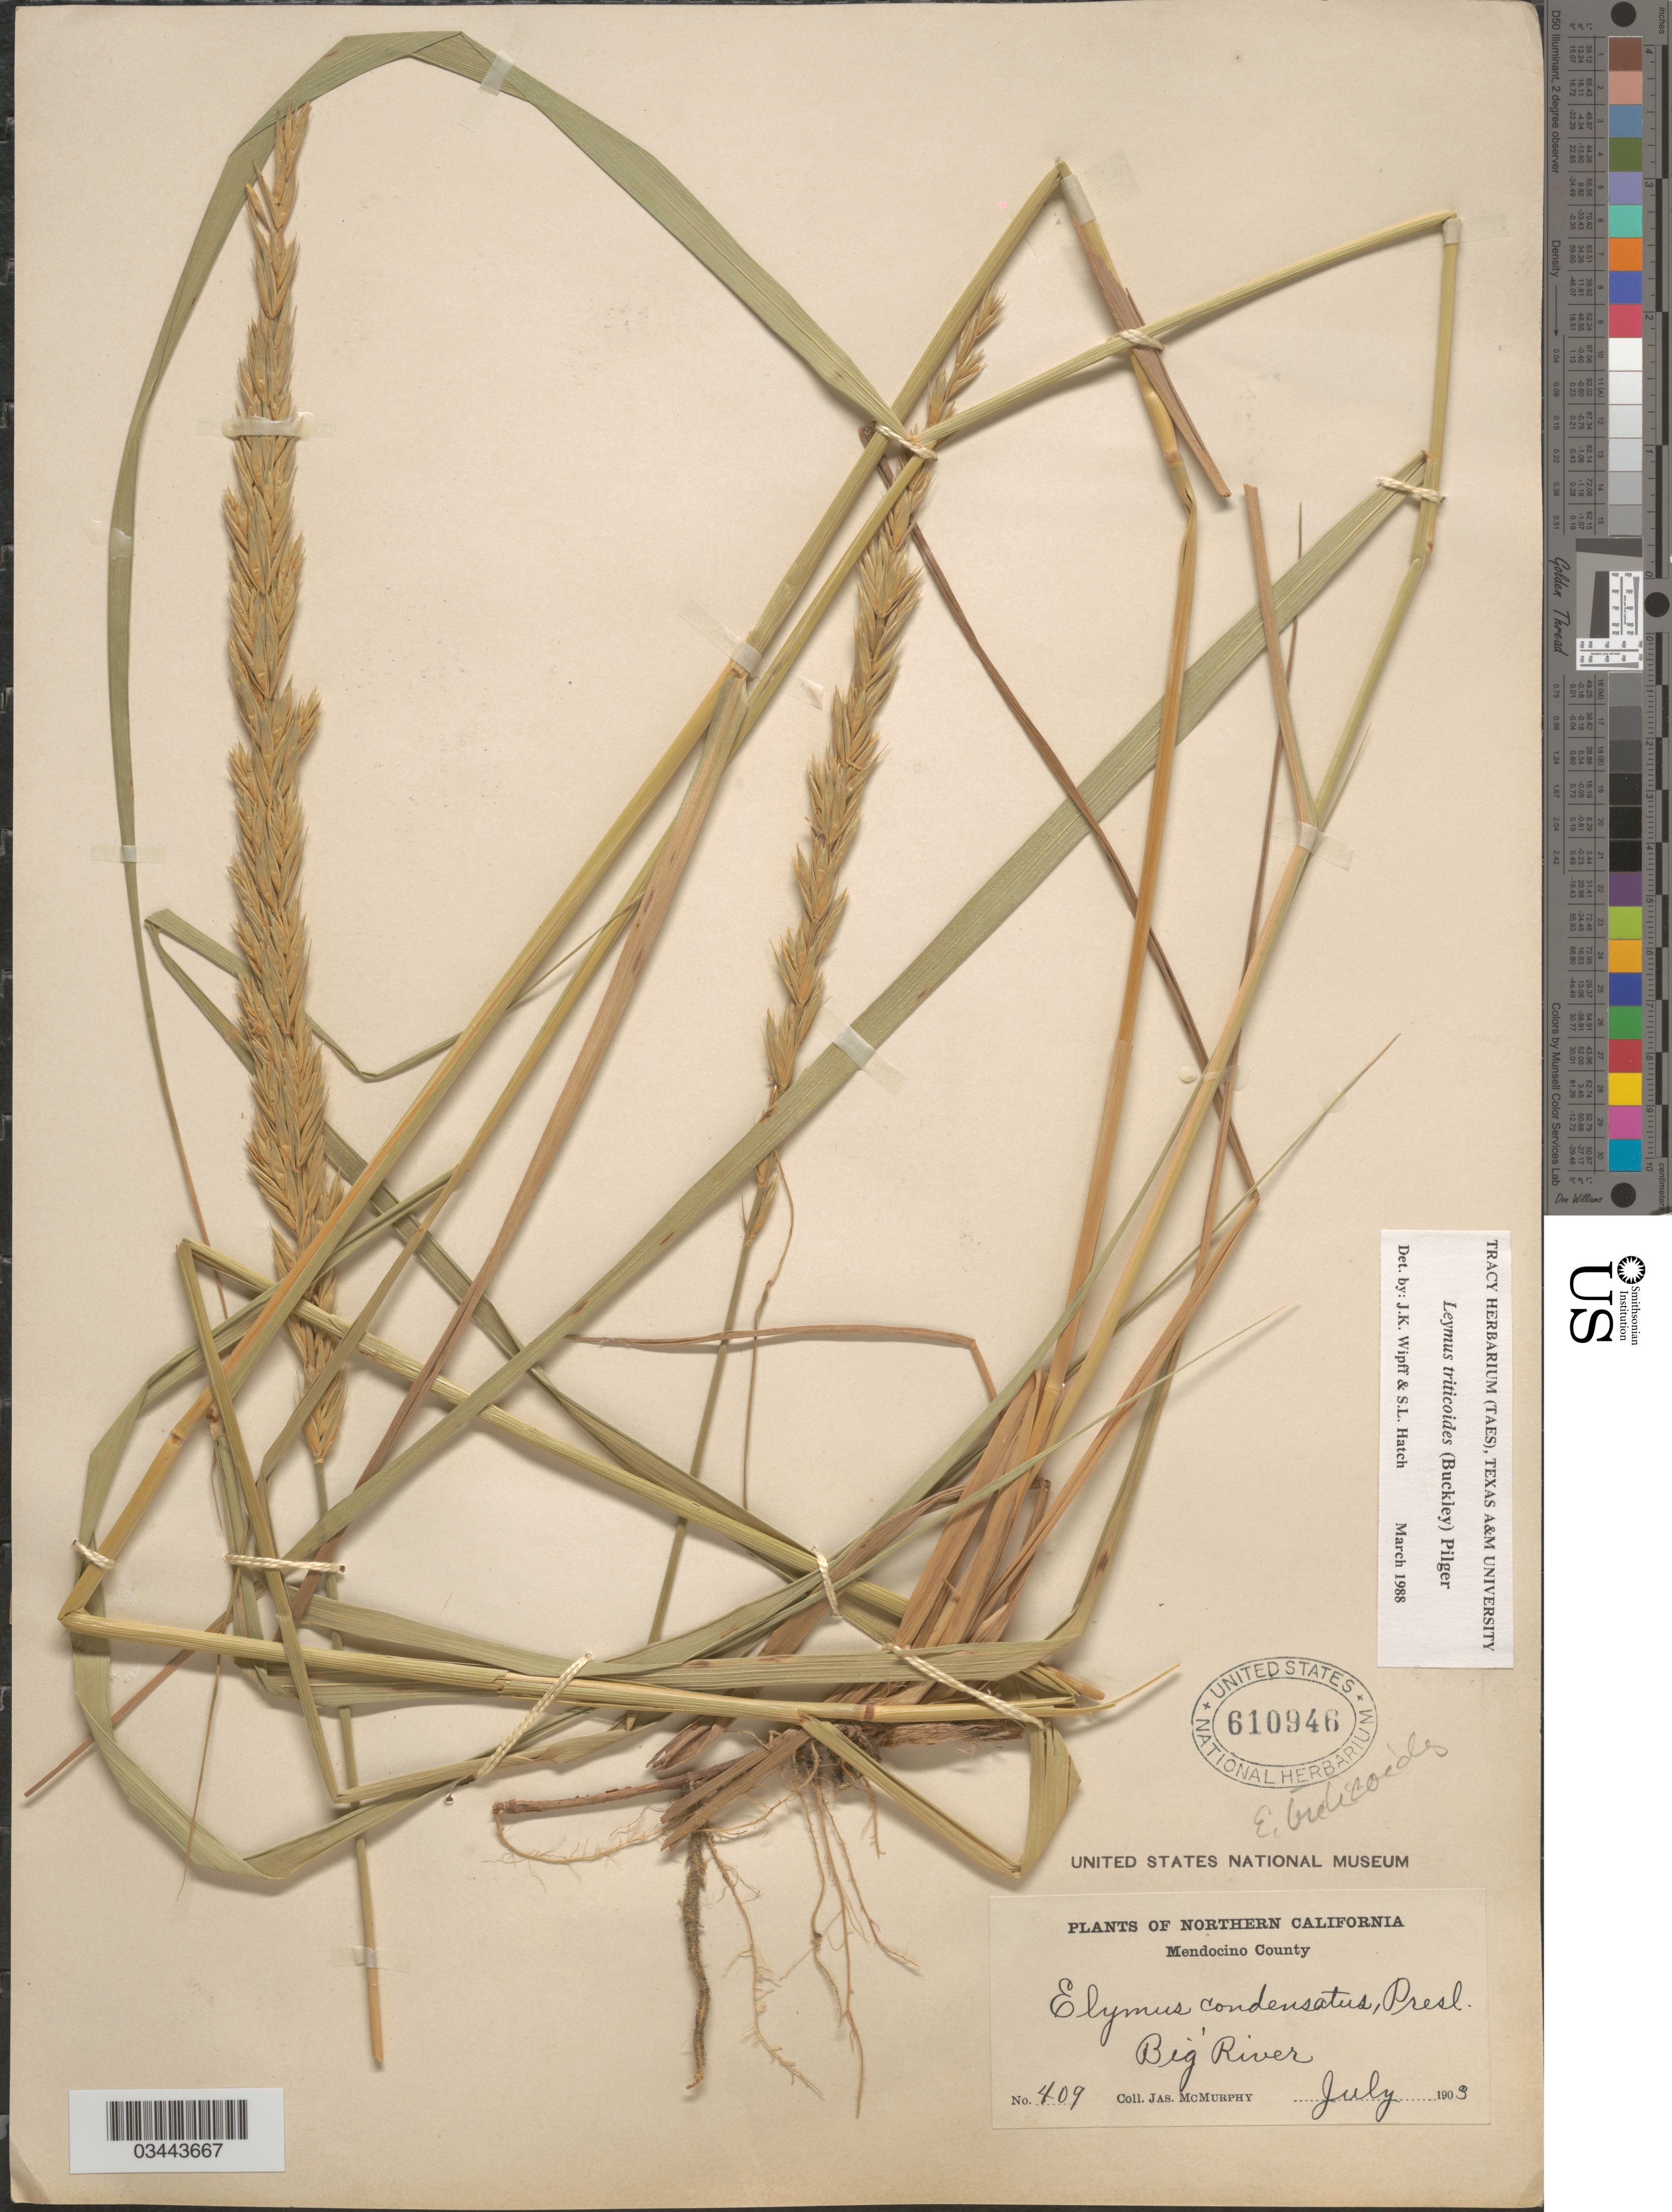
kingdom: Plantae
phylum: Tracheophyta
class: Liliopsida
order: Poales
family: Poaceae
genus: Leymus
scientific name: Leymus triticoides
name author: (Buckley) Pilg.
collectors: J. McMurphy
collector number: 409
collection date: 1903-07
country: United States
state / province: California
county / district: Mendocino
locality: Northern California. Mendocino County. Big River.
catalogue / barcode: US 610946